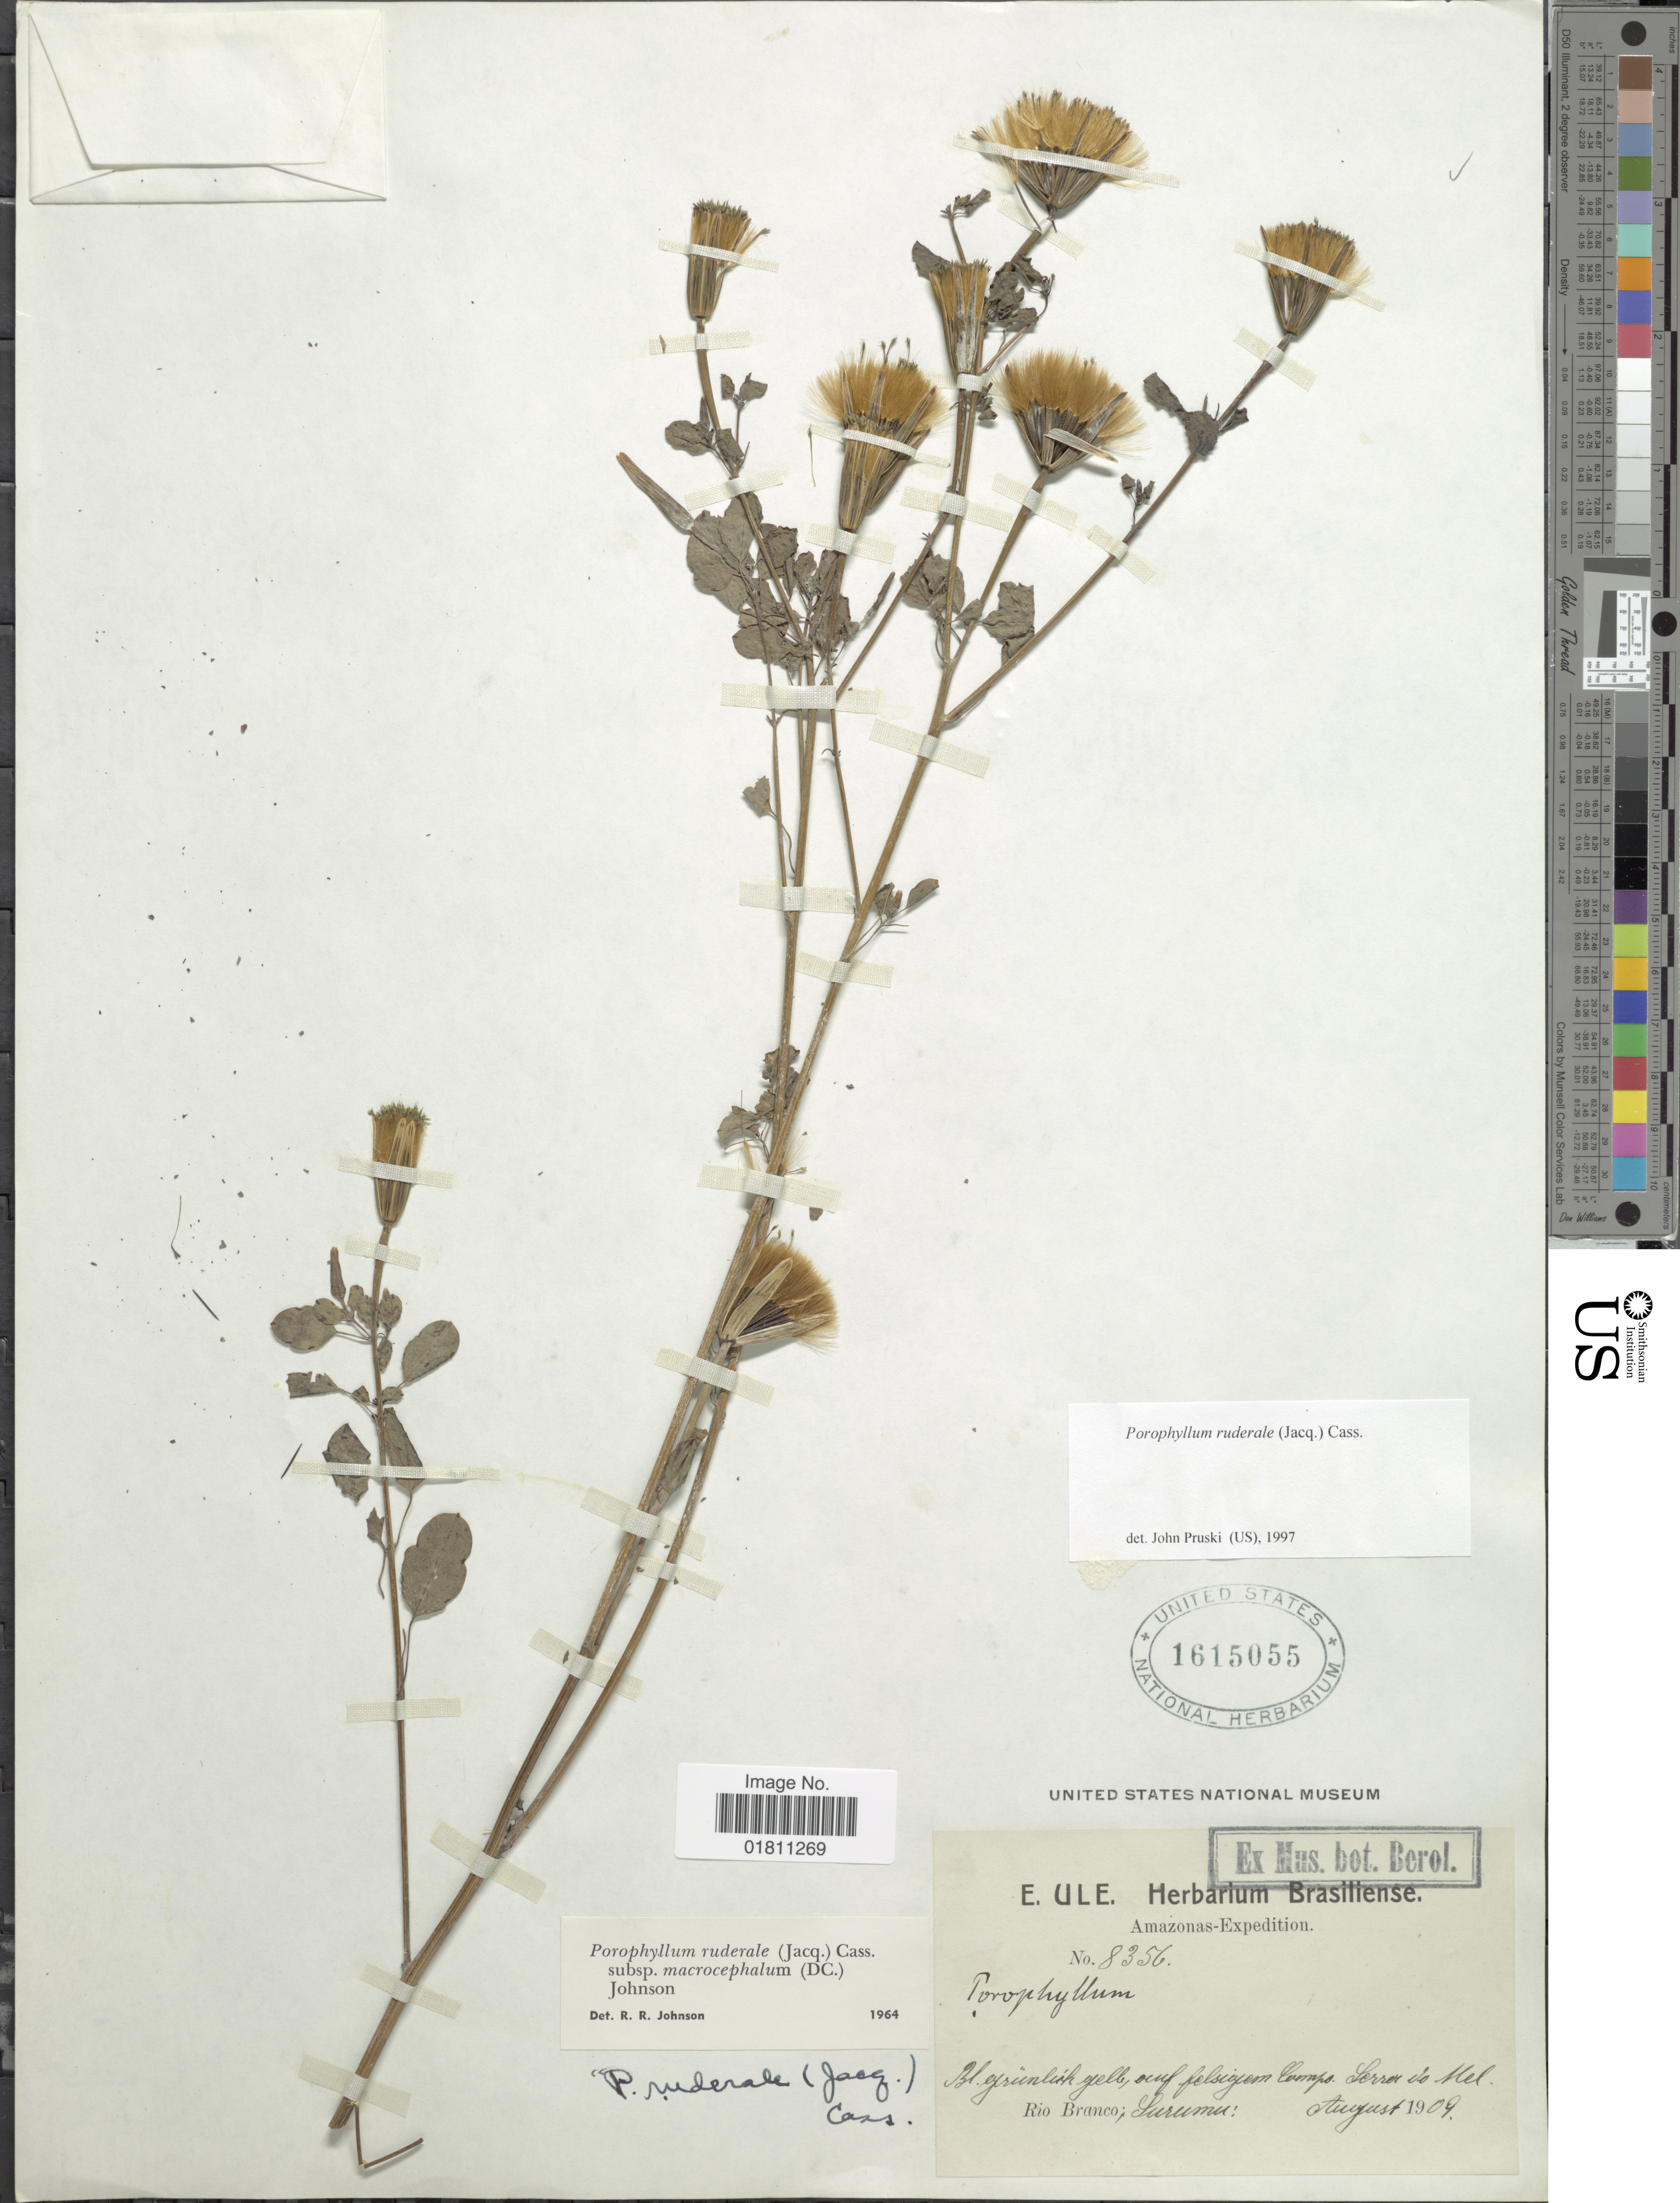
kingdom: Plantae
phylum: Tracheophyta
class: Magnoliopsida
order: Asterales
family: Asteraceae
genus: Porophyllum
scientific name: Porophyllum ruderale subsp. ruderale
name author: (Jacq.) Cass.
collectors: E. H. Ule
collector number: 8356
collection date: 1909-08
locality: Amazonas, Bl. grunlich gelle auf felsigen Comps. Serra is Mel. Rio Branco, Surumu [interpreted]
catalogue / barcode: US 1615055